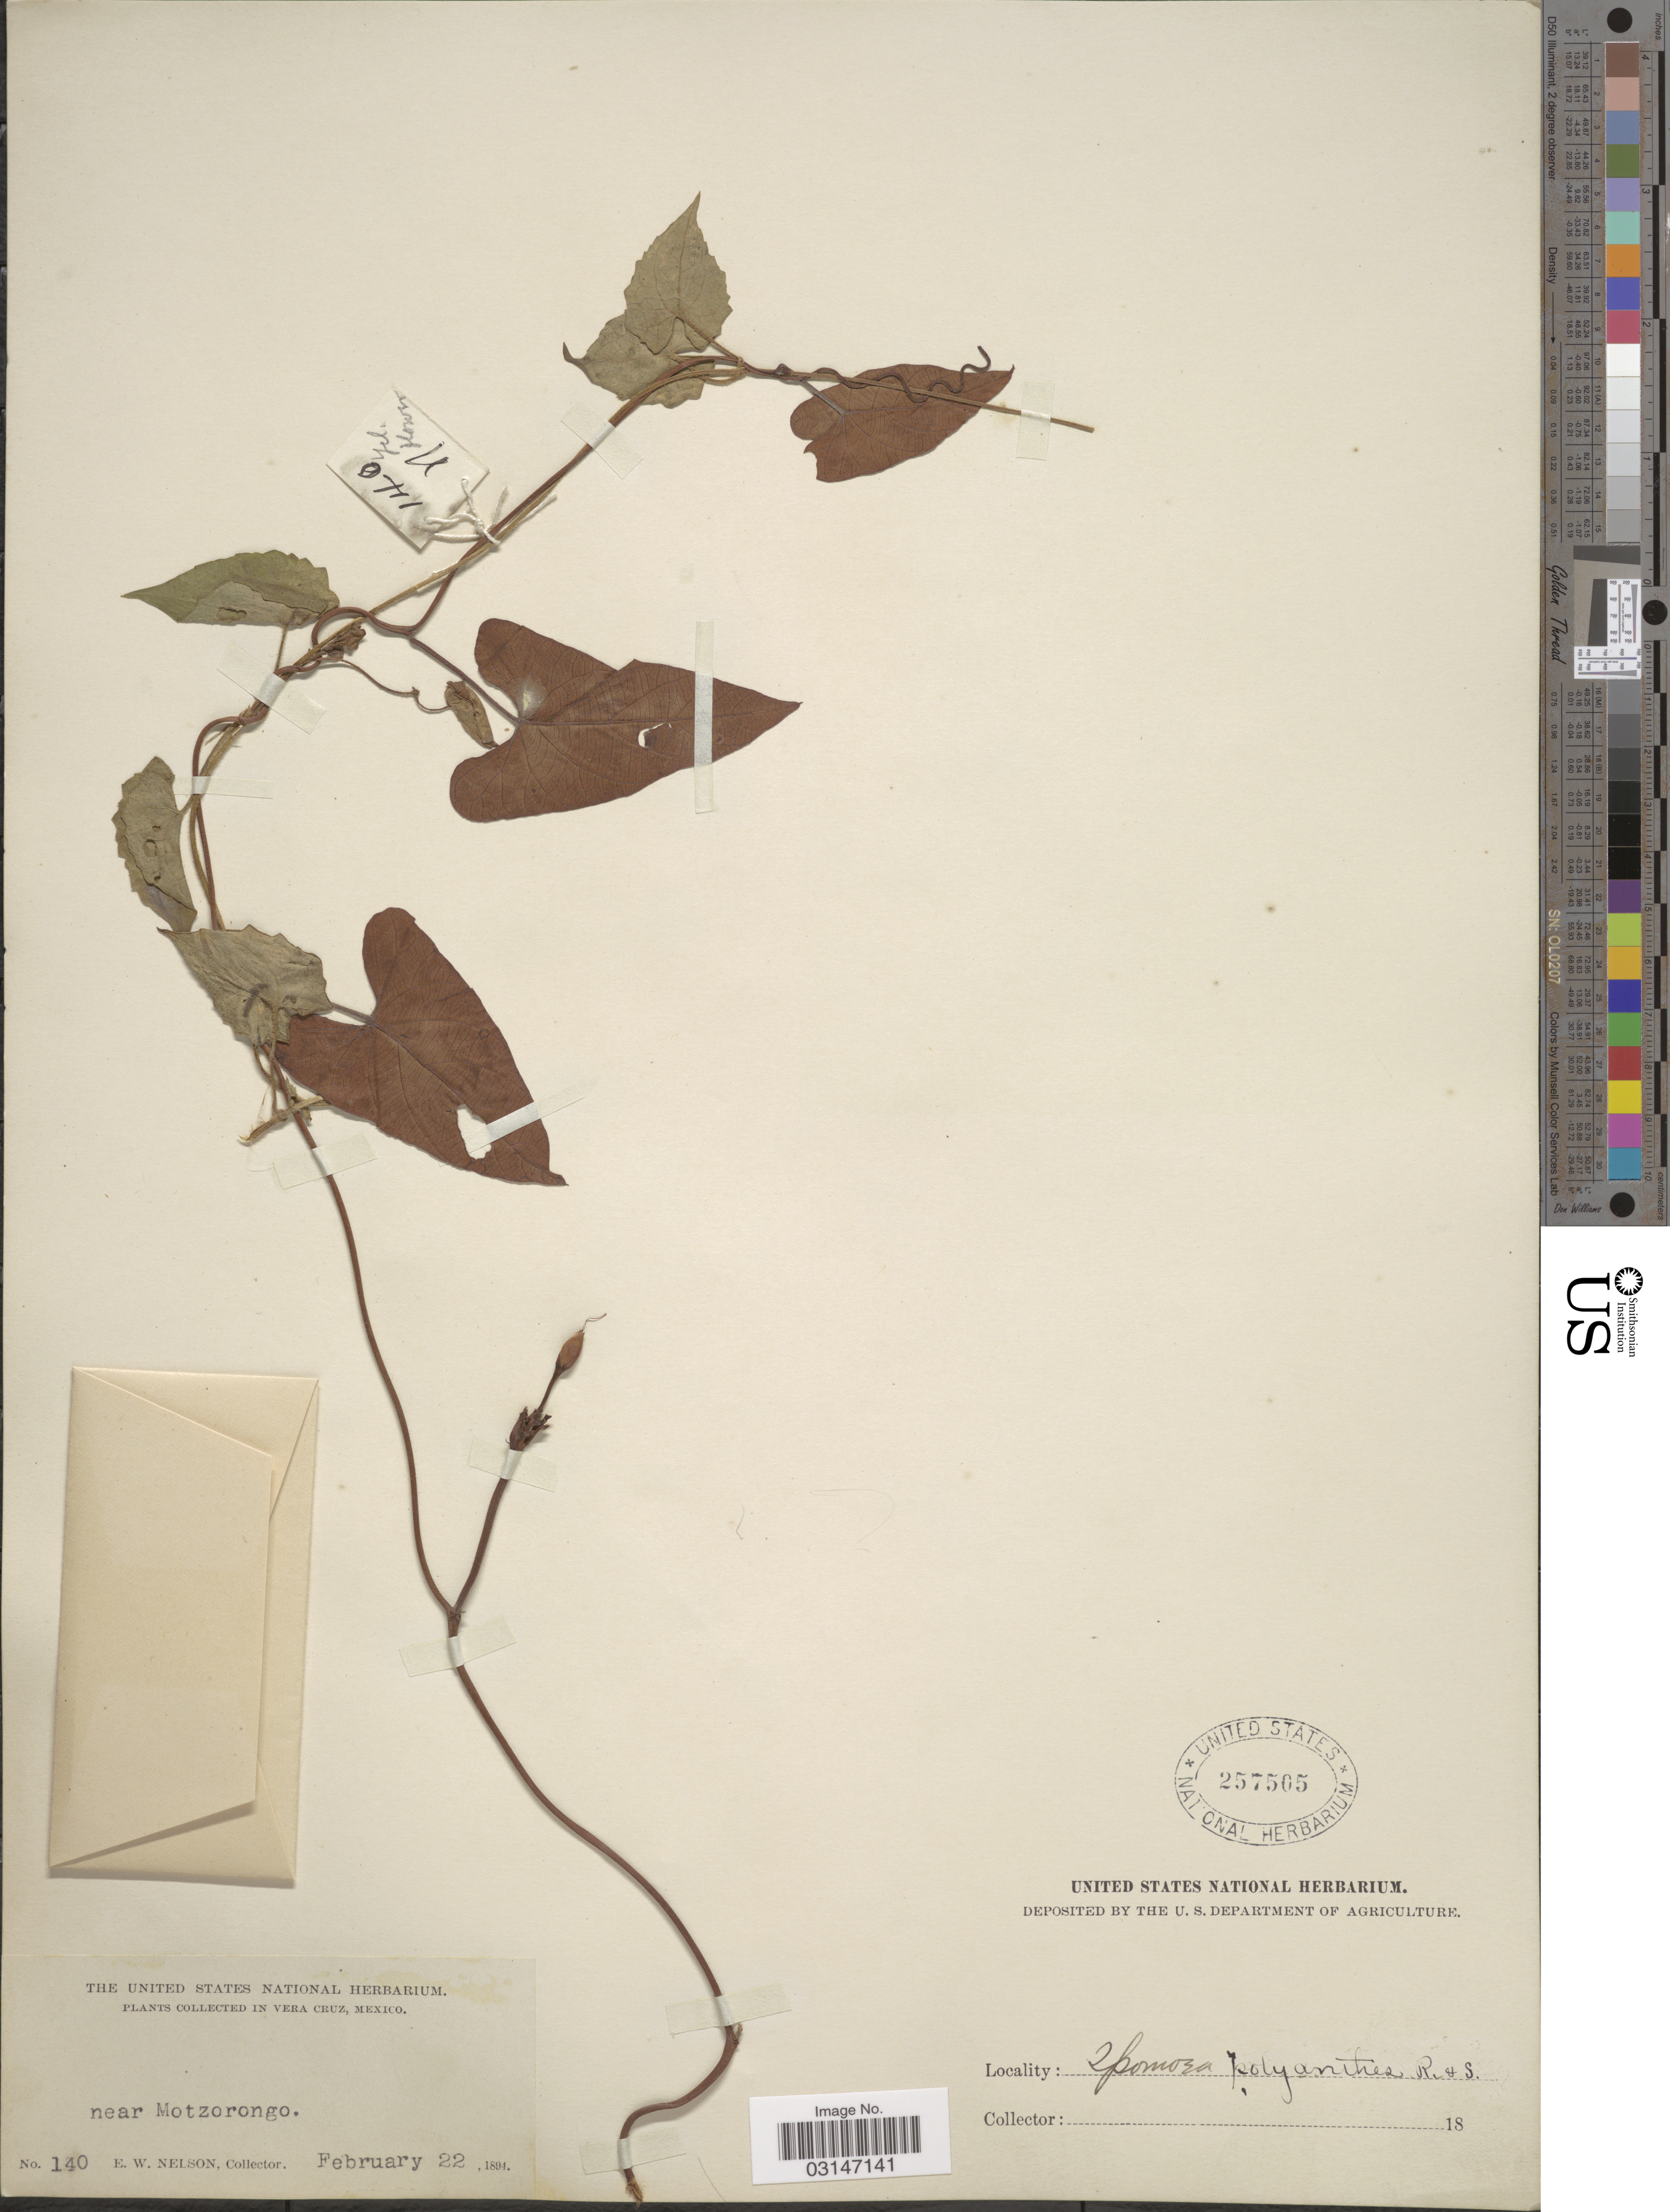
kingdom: Plantae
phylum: Tracheophyta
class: Magnoliopsida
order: Solanales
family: Convolvulaceae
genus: Camonea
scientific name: Camonea umbellata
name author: (L.) A. R. Simões & Staples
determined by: Strong, Mark T., (BOT), Smithsonian Institution - National Museum of Natural History (UNITED STATES)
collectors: E. W. Nelson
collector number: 140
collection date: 1894-02-22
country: Mexico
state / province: Veracruz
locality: Vera Cruz, near Motzorongo.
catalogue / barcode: US 257505